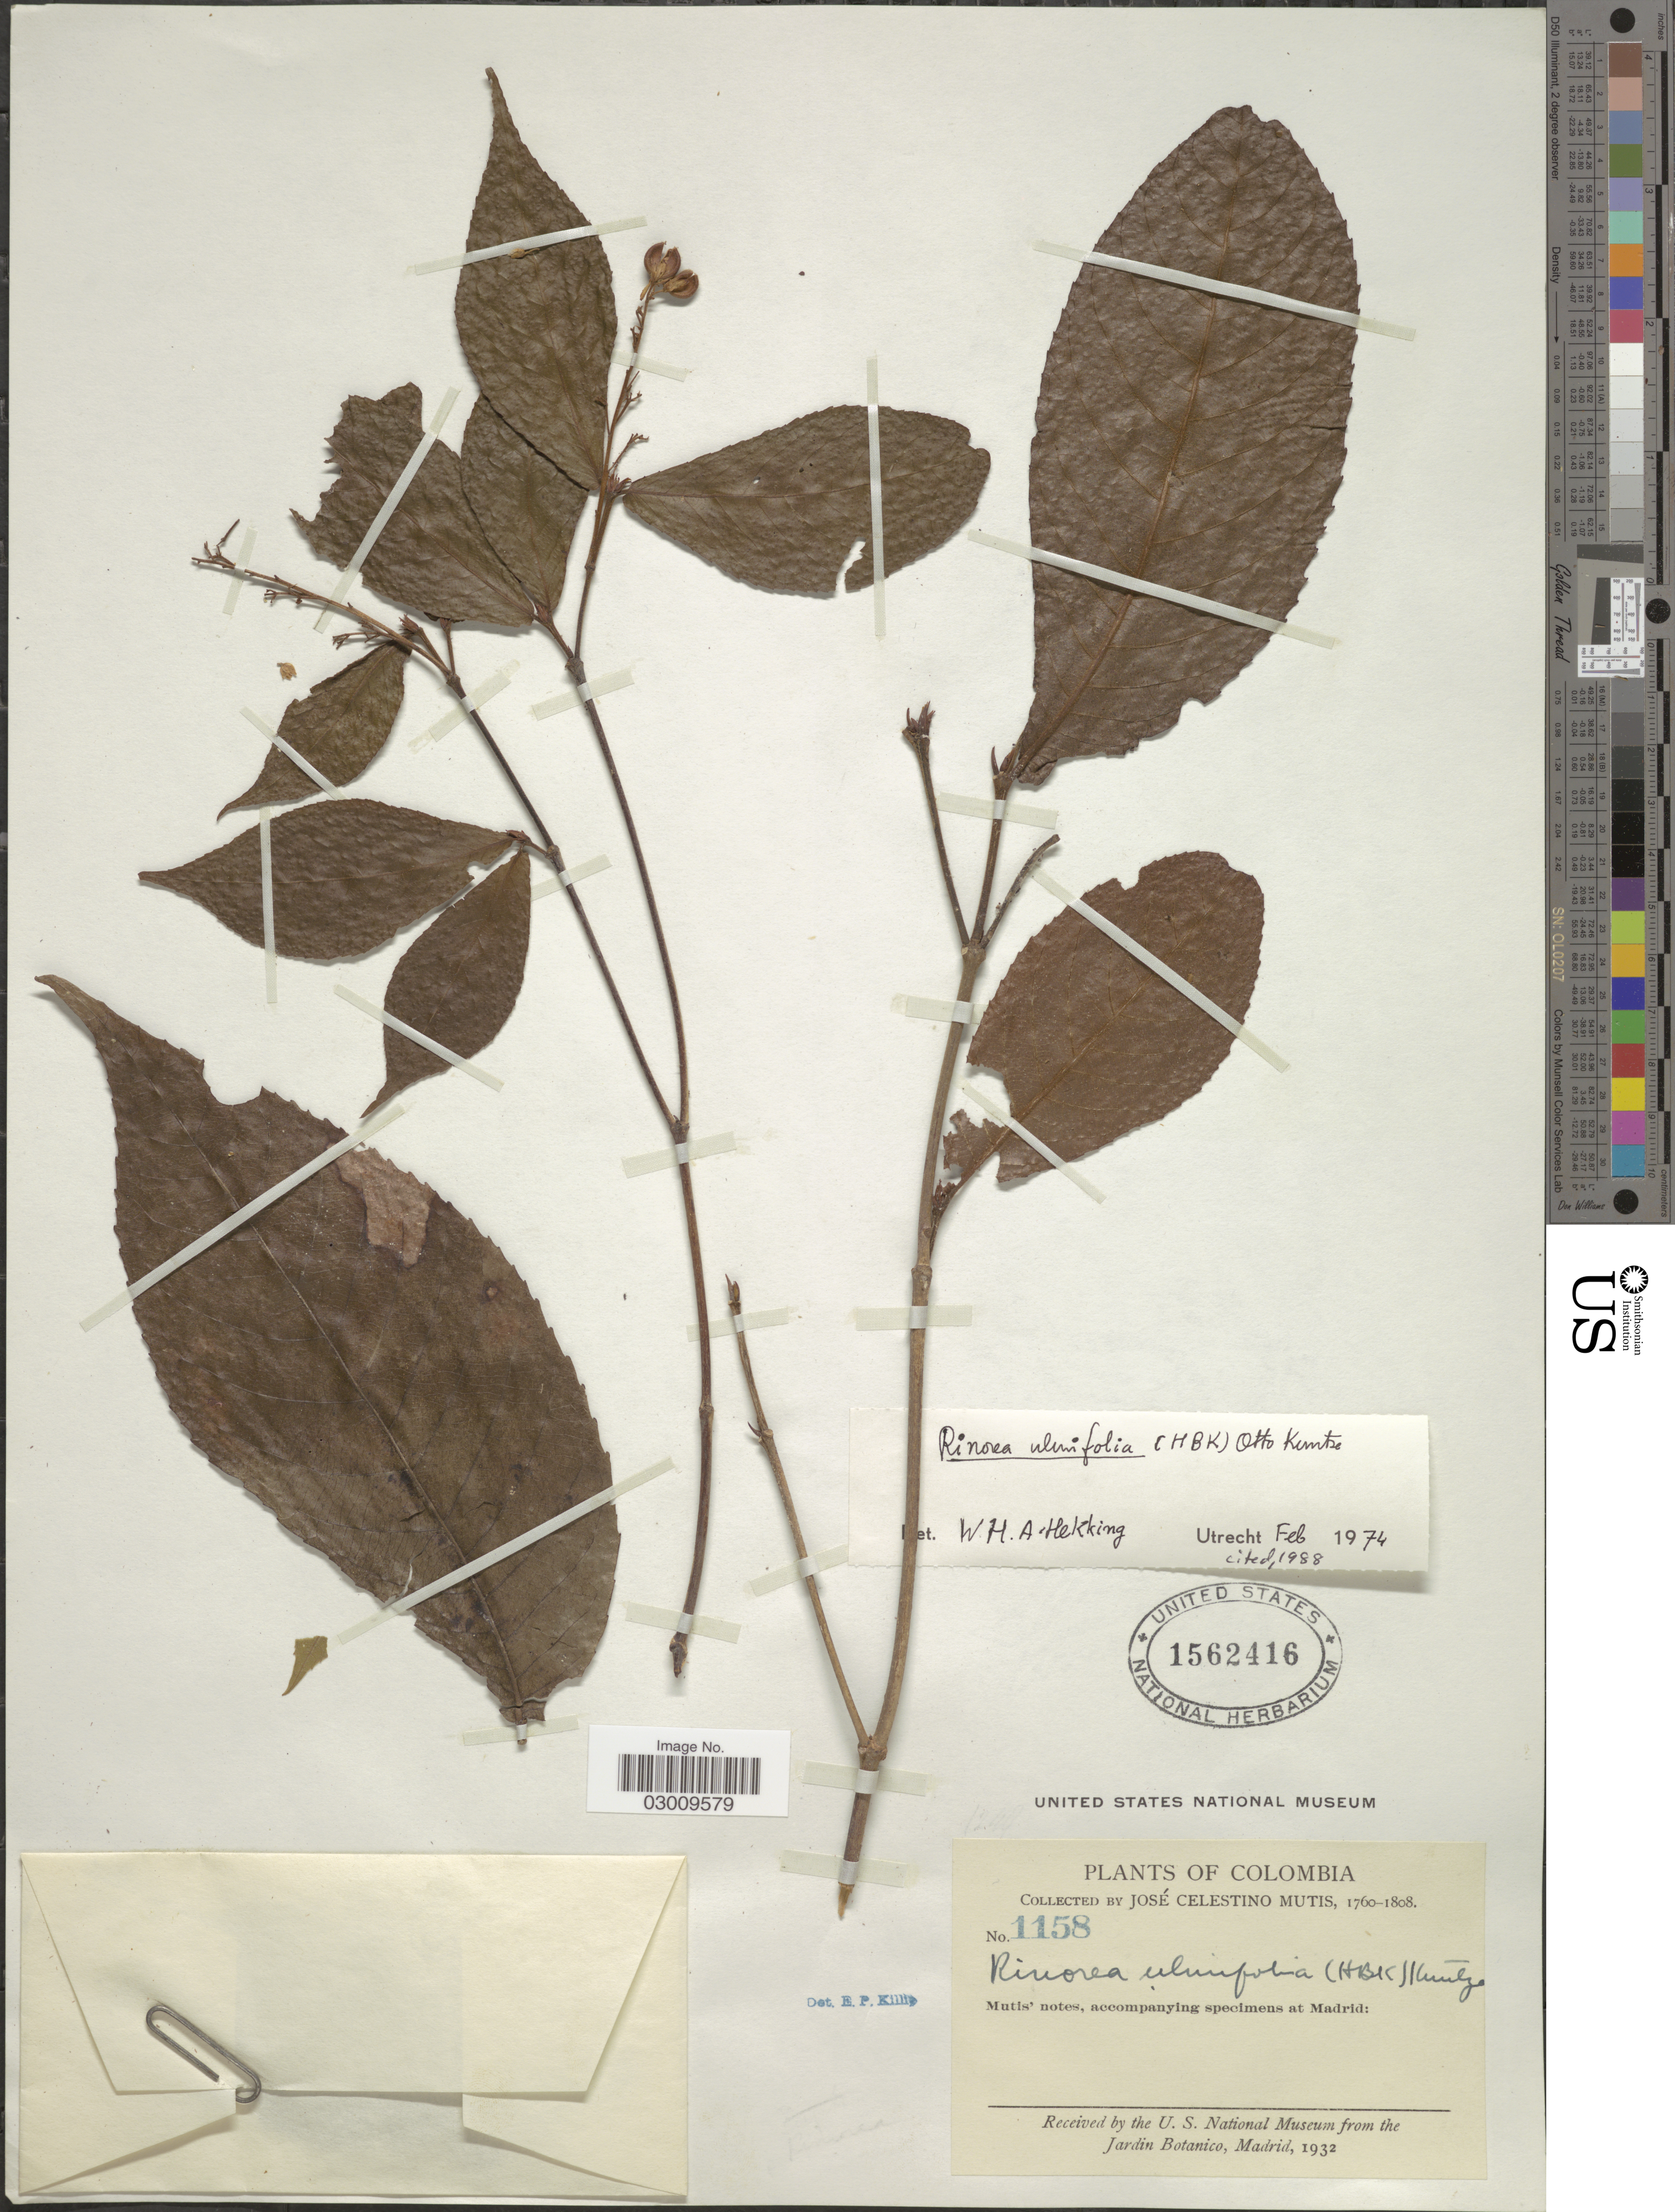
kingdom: Plantae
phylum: Tracheophyta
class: Magnoliopsida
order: Malpighiales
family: Violaceae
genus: Rinorea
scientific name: Rinorea ulmifolia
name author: Kuntze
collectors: J. C. B. Mutis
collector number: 1158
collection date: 1760/1808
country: Colombia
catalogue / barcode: US 1562416